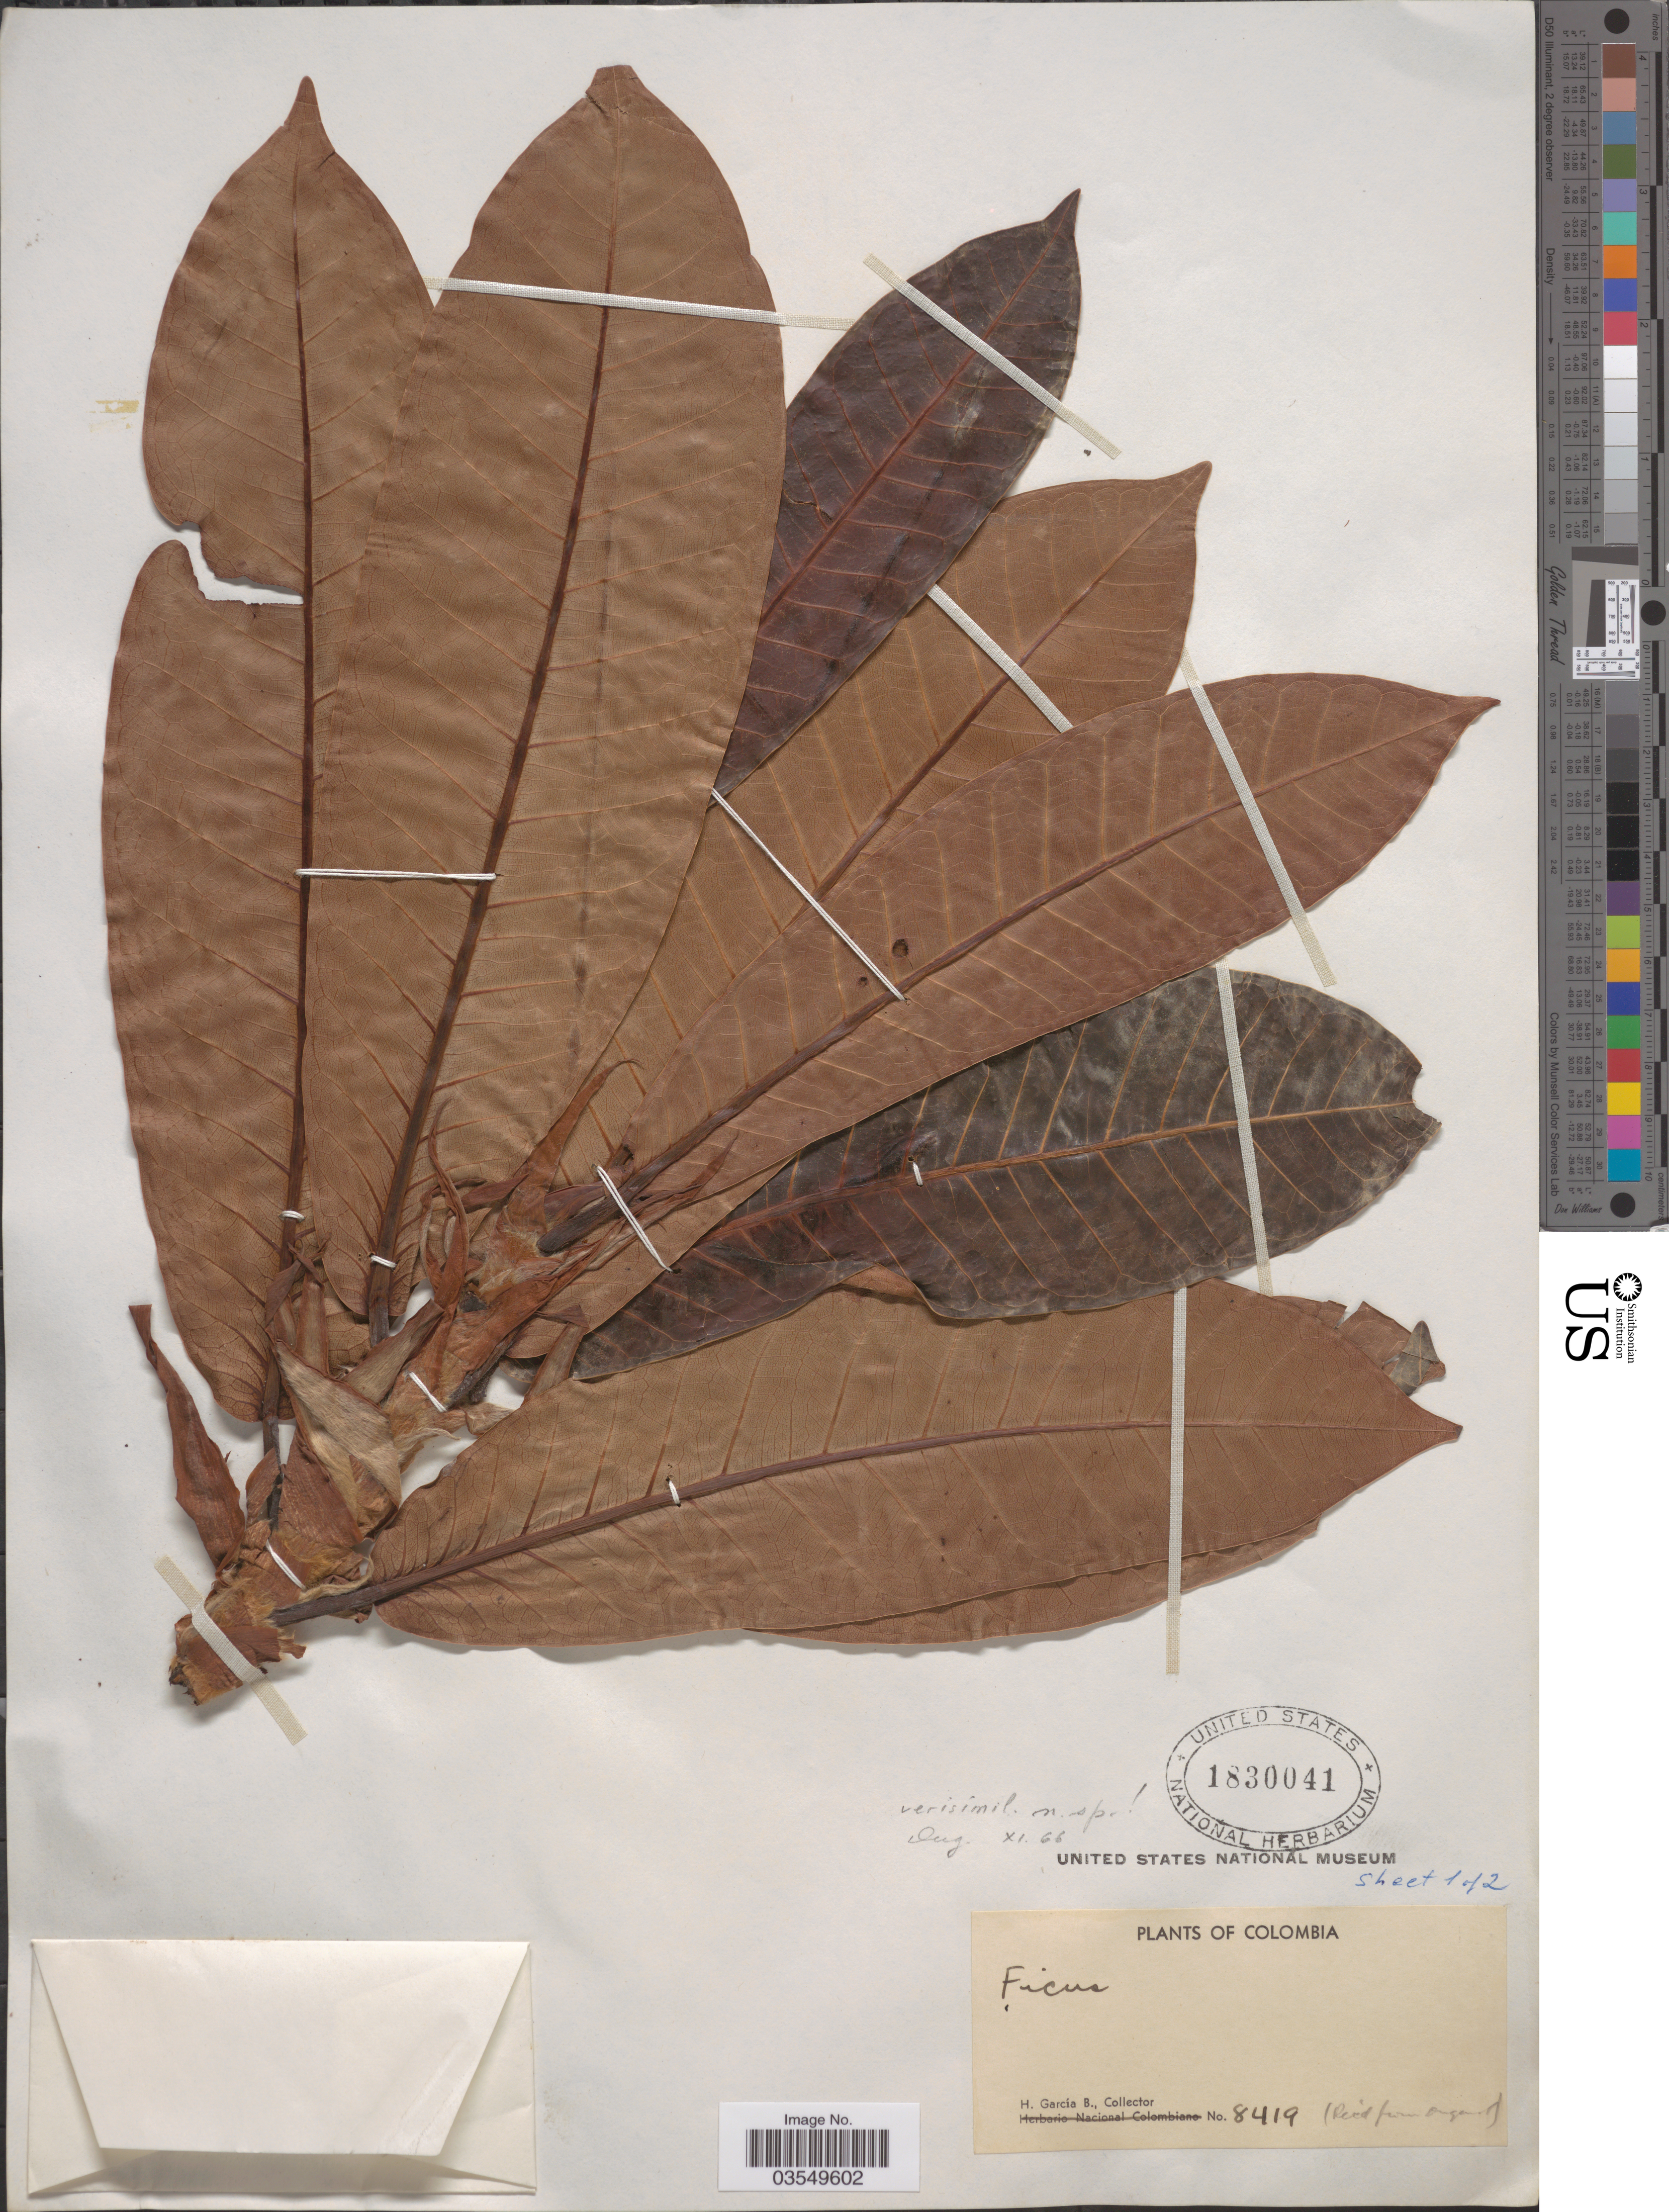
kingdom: Plantae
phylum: Tracheophyta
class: Magnoliopsida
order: Rosales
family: Moraceae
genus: Ficus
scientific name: Ficus sp.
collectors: H. García B.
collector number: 8419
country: Colombia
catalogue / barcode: US 1830041